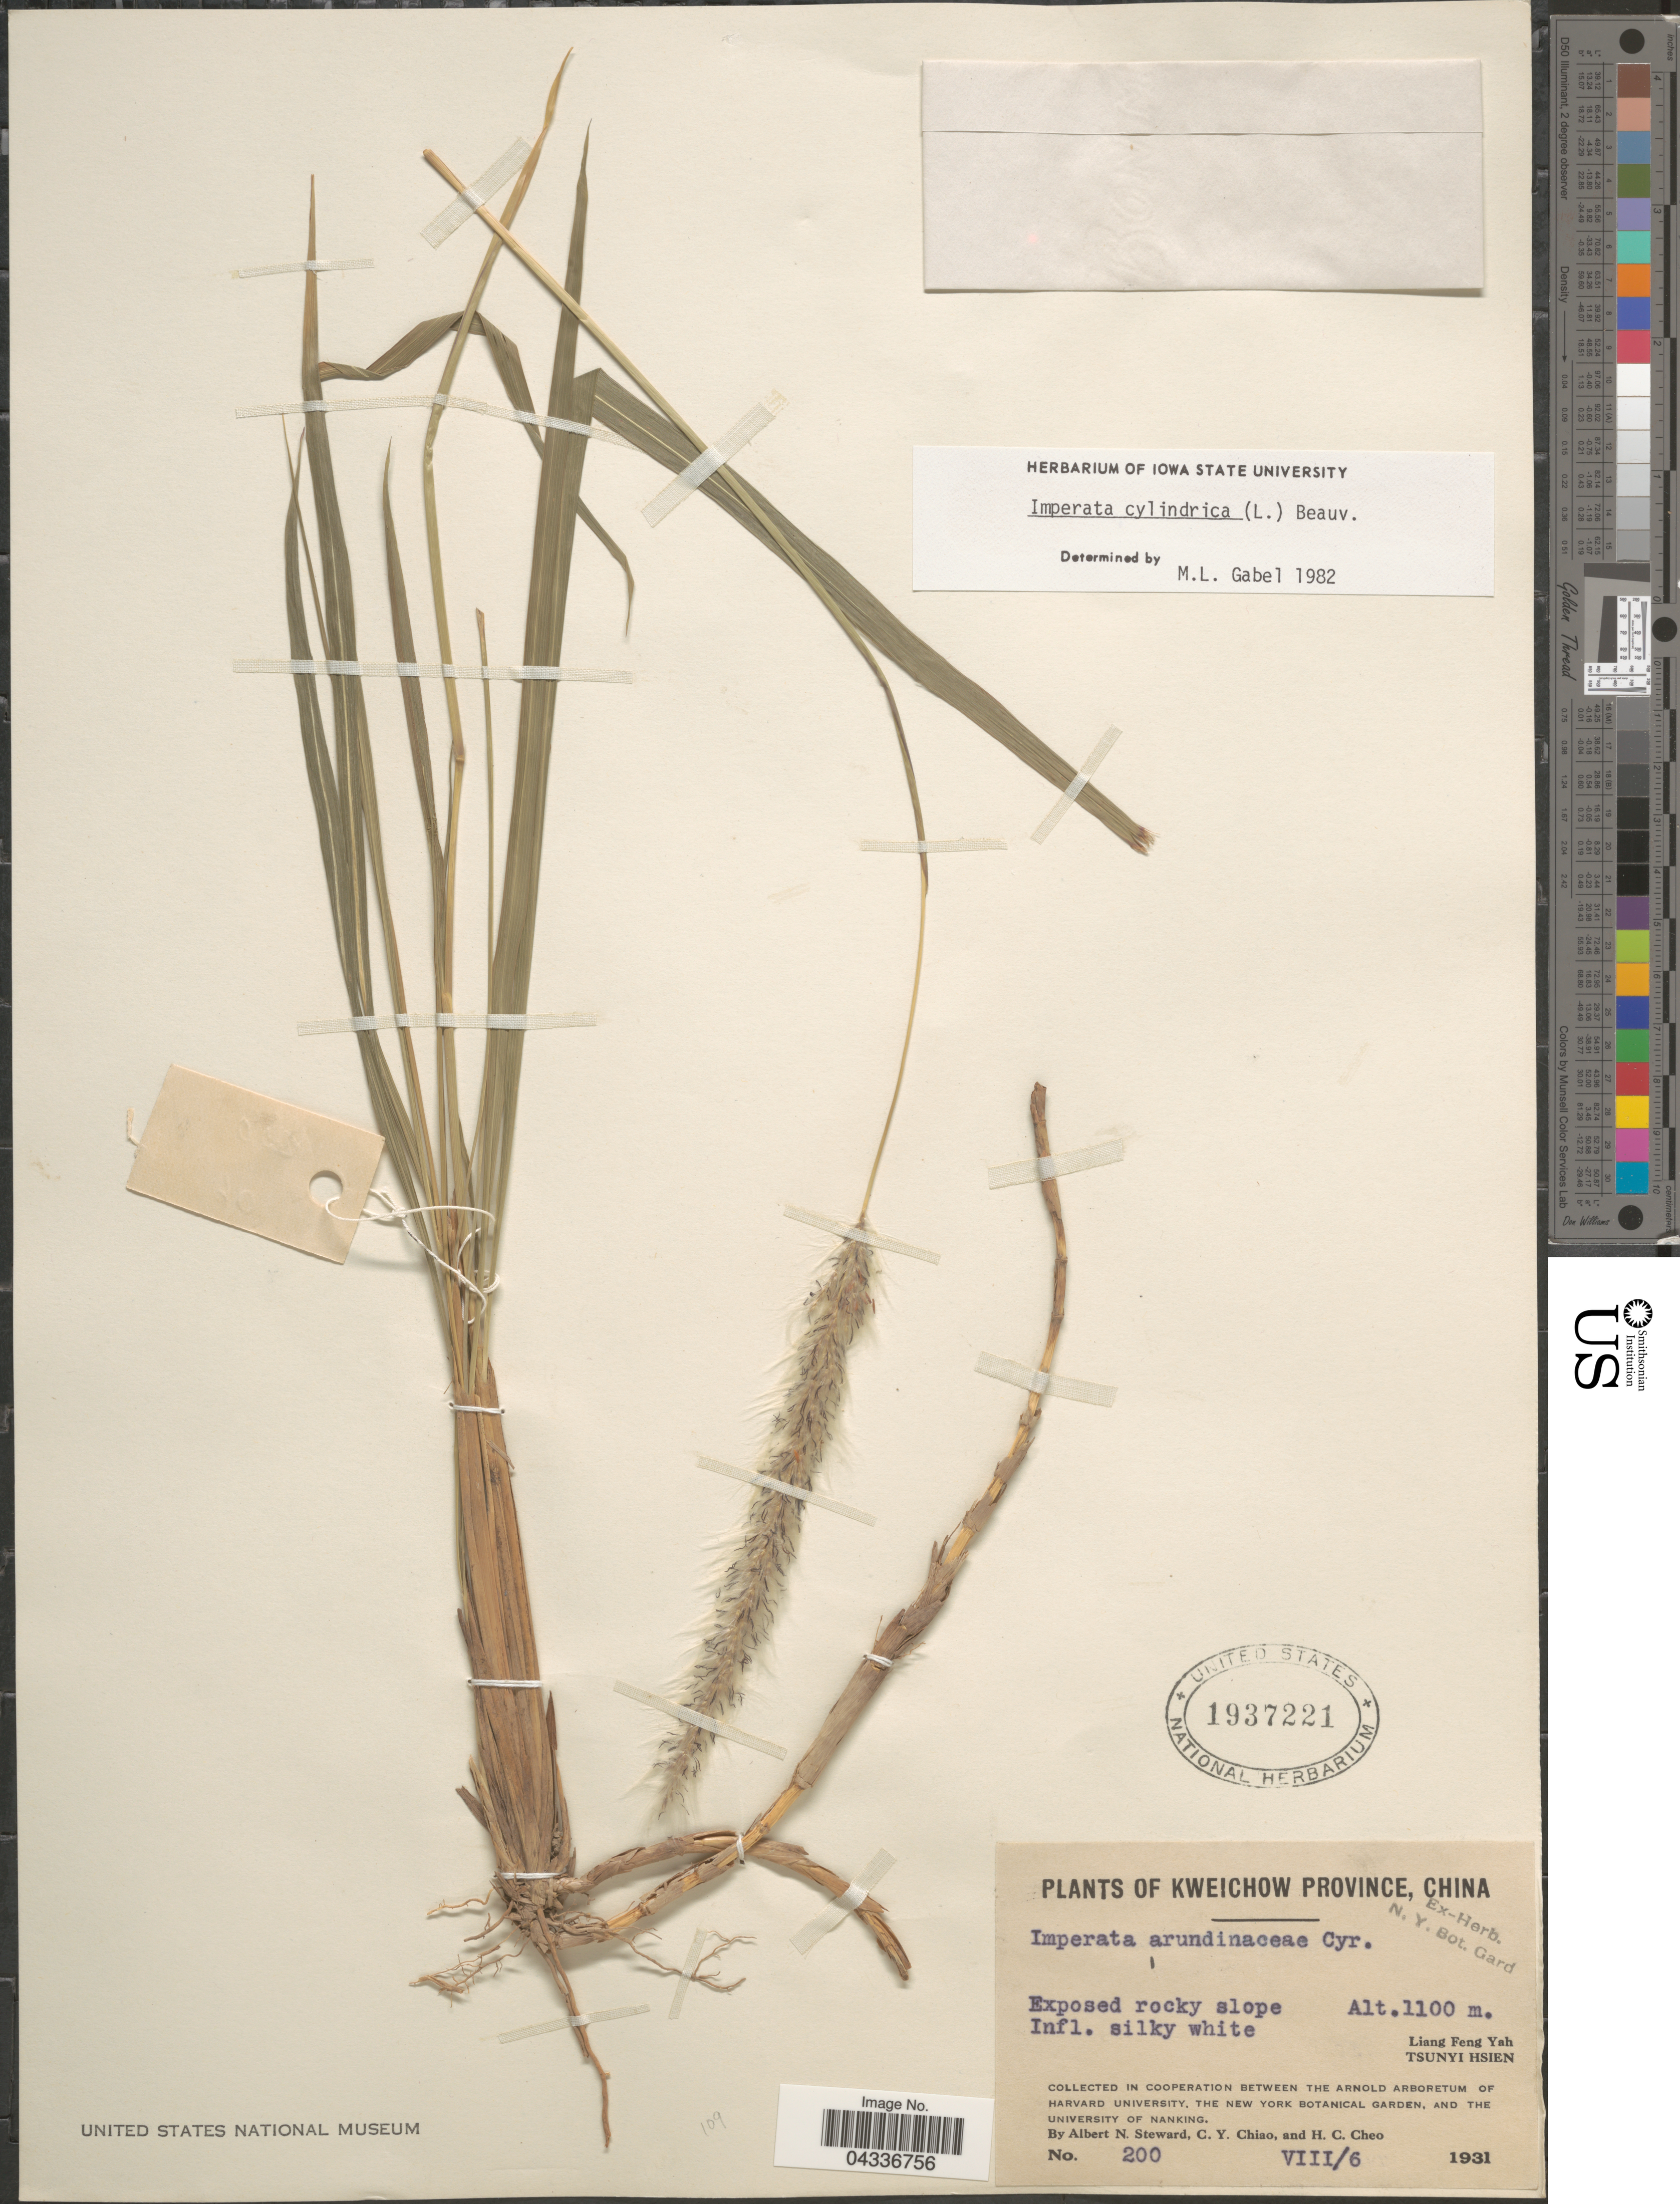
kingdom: Plantae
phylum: Tracheophyta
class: Liliopsida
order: Poales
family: Poaceae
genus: Imperata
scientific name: Imperata cylindrica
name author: (L.) P. Beauv.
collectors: A. N. Steward, C. Y. Chiao & H. Cheo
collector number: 200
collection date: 1931-08-06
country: China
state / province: Guizhou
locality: Kweichow Province. Liang Feng Yah. Tsunyi Hsien.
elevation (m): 1100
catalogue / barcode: US 1937221